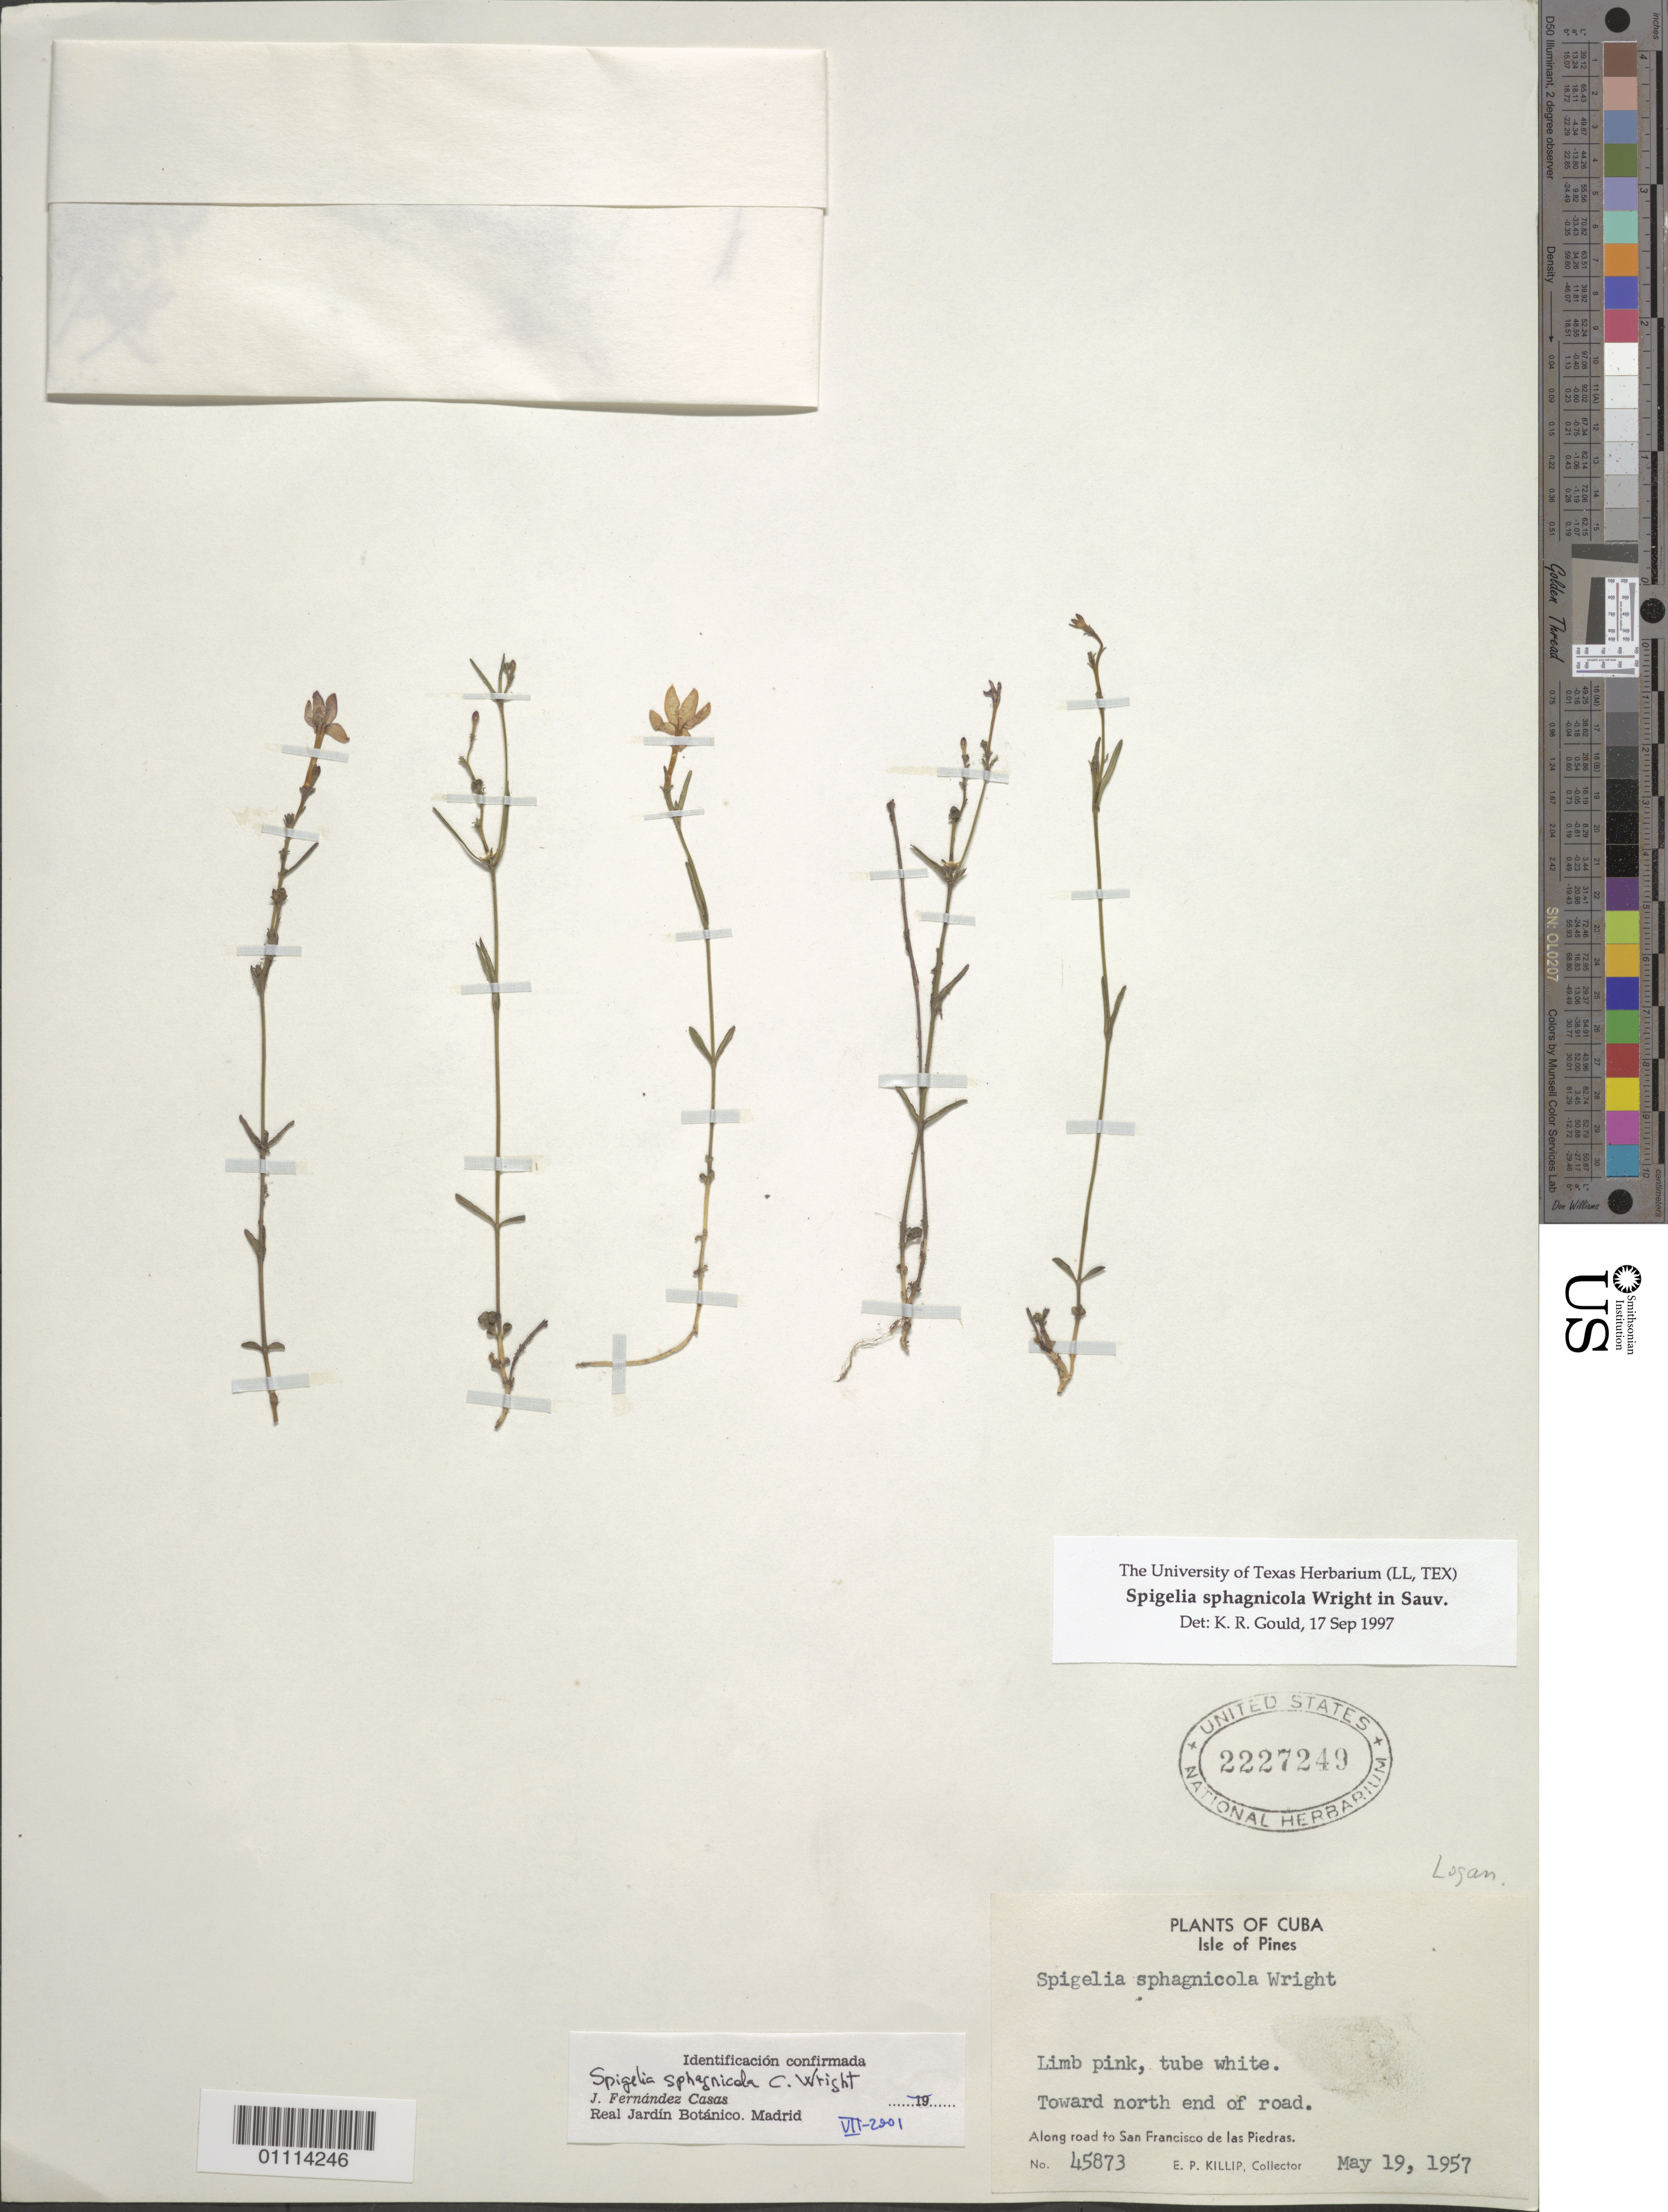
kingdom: Plantae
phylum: Tracheophyta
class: Magnoliopsida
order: Gentianales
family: Loganiaceae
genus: Spigelia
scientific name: Spigelia sphagnicola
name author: C. Wright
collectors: E. P. Killip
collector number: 45873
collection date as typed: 19 May 1957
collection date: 1957-05-19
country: Cuba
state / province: Isla de La Juventud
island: Isla de la Juventud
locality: Toward N end of Road Along road to San Francisco de las Piedras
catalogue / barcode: US 2227249